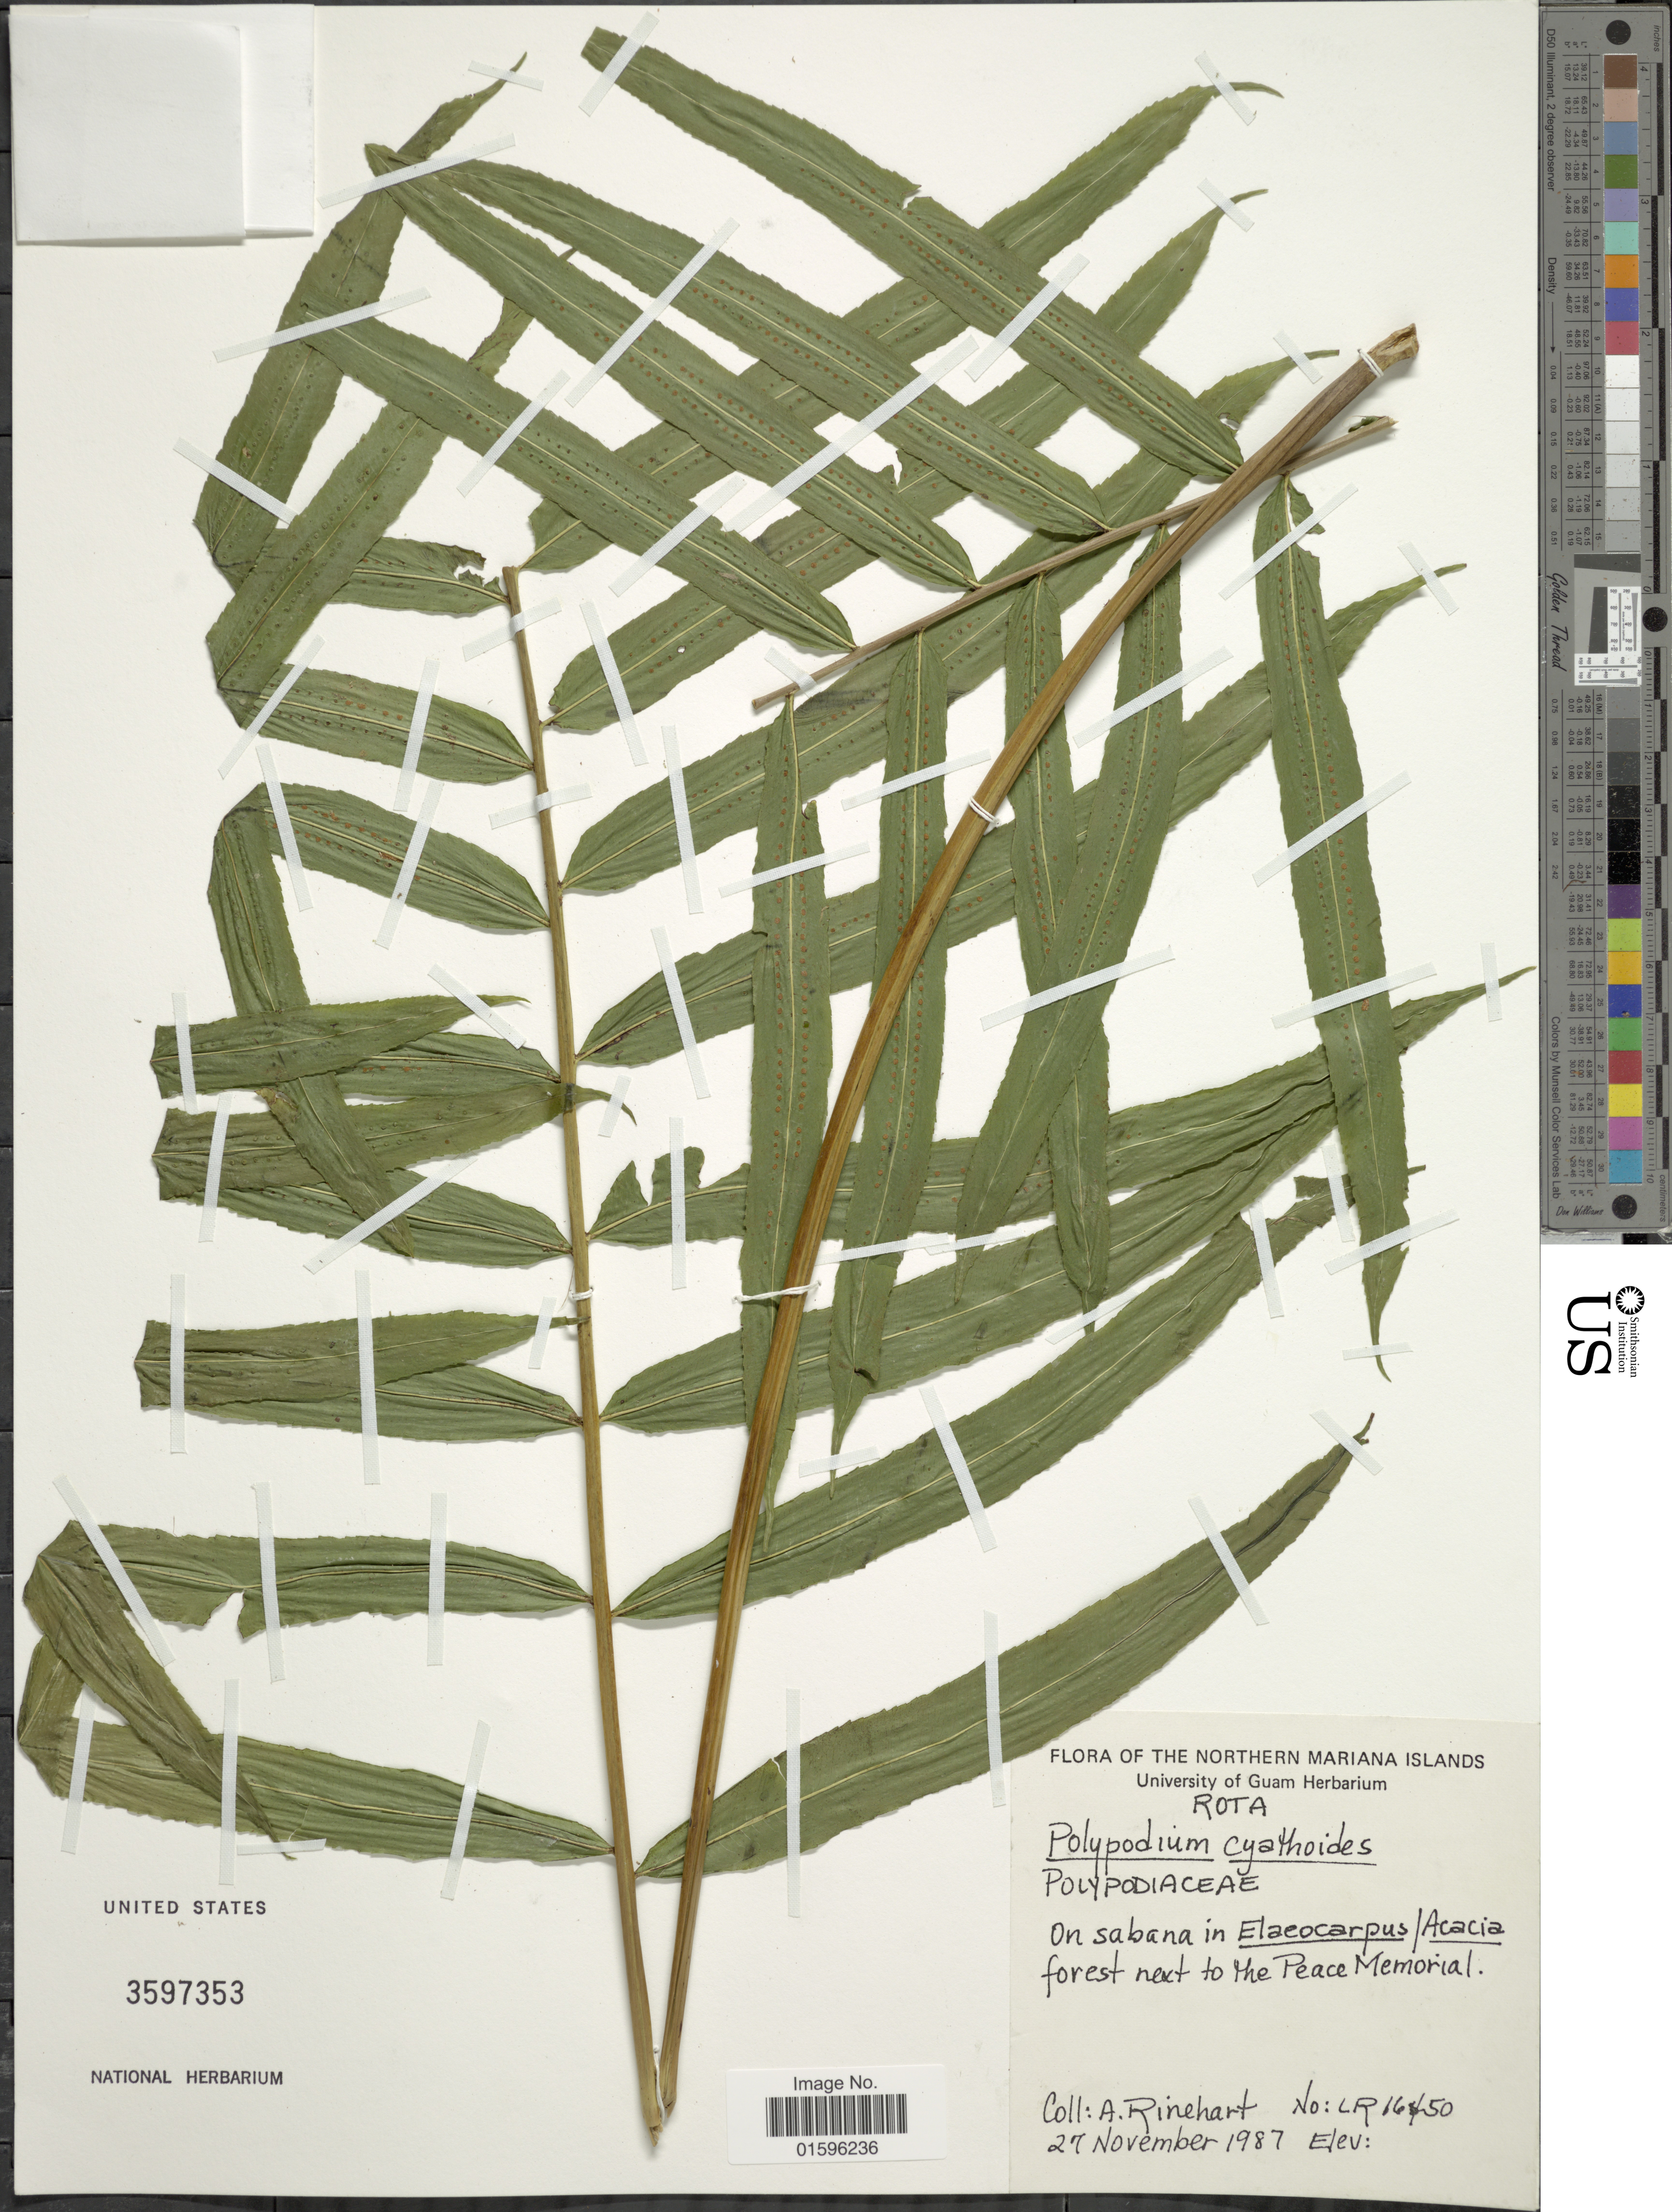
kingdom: Plantae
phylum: Tracheophyta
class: Polypodiopsida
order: Polypodiales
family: Polypodiaceae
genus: Polypodium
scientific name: Polypodium cyatheoides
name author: Sw.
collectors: A. Rinehart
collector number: LR16450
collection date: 1987-11-27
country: Northern Mariana Islands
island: Rota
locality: Rota, on sabana in Elaeocarpus/ Acacia forest next to the Peace Memorial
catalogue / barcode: US 3597353